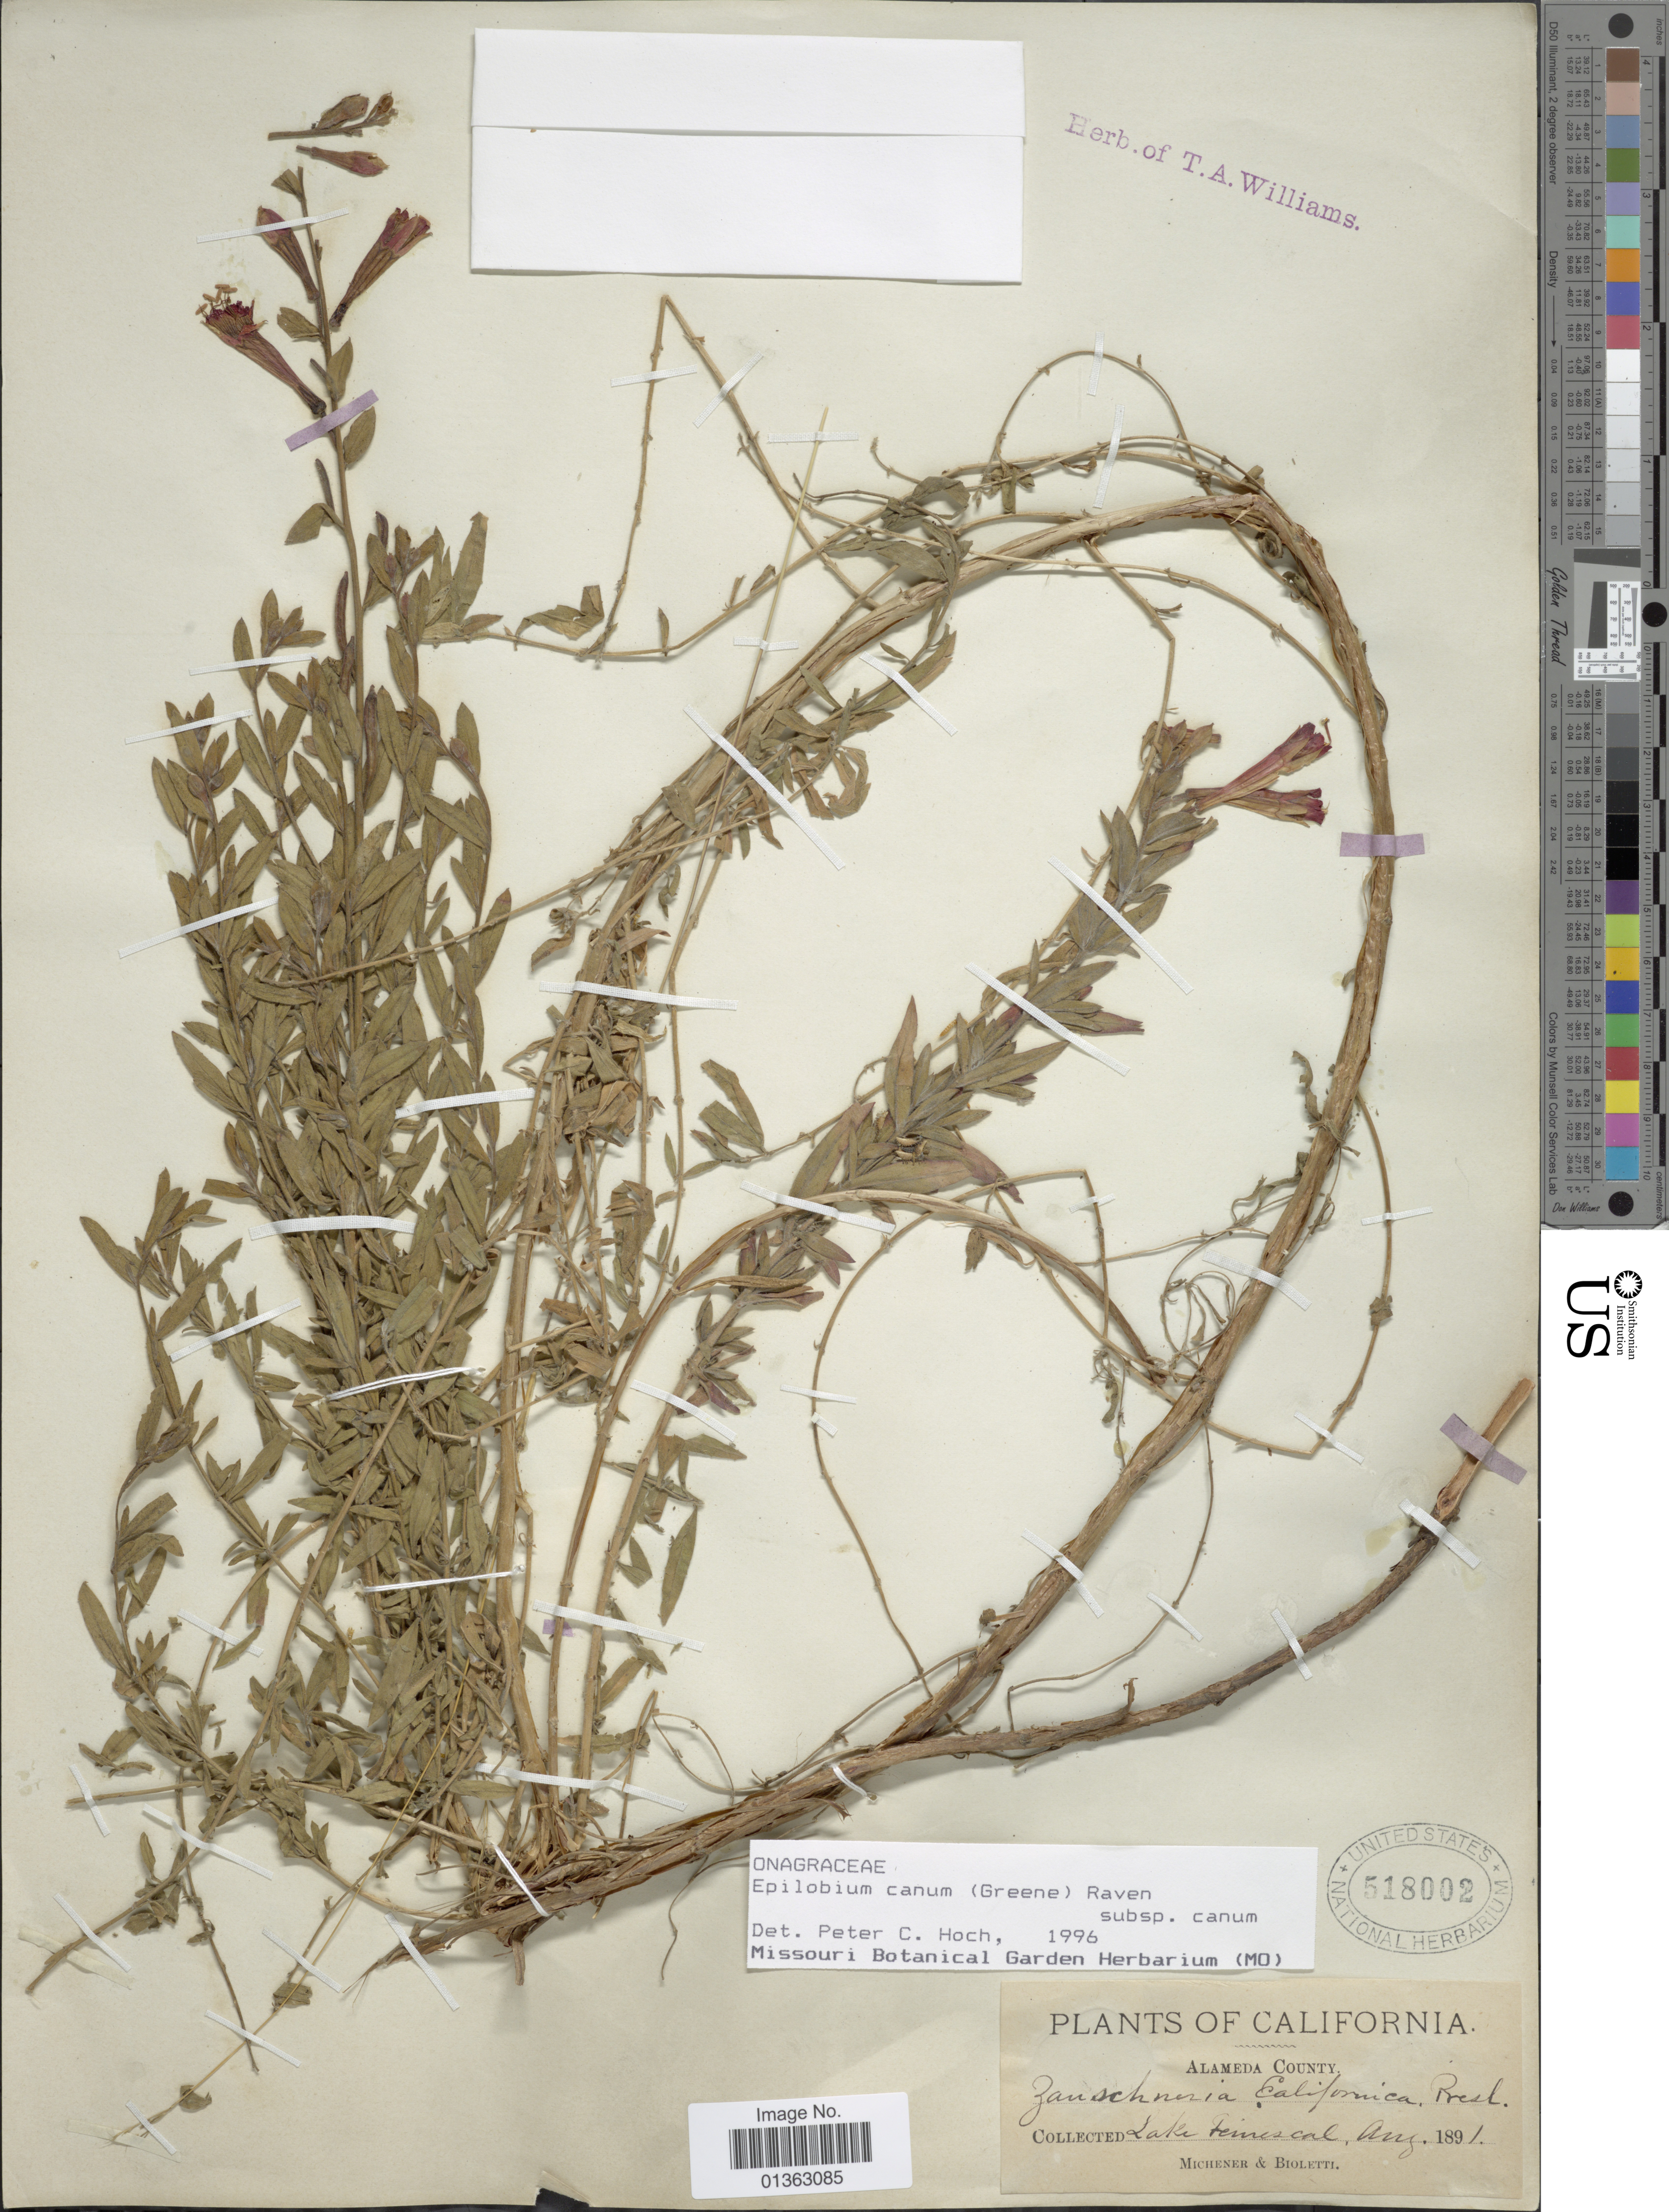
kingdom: Plantae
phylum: Tracheophyta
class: Magnoliopsida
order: Myrtales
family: Onagraceae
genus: Epilobium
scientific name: Epilobium canum subsp. canum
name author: (Greene) P.H. Raven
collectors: -. Michener & -- Bioletti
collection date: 1891-08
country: United States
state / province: California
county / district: Alameda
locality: Alameda County. Lake Feinescal.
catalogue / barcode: US 518002